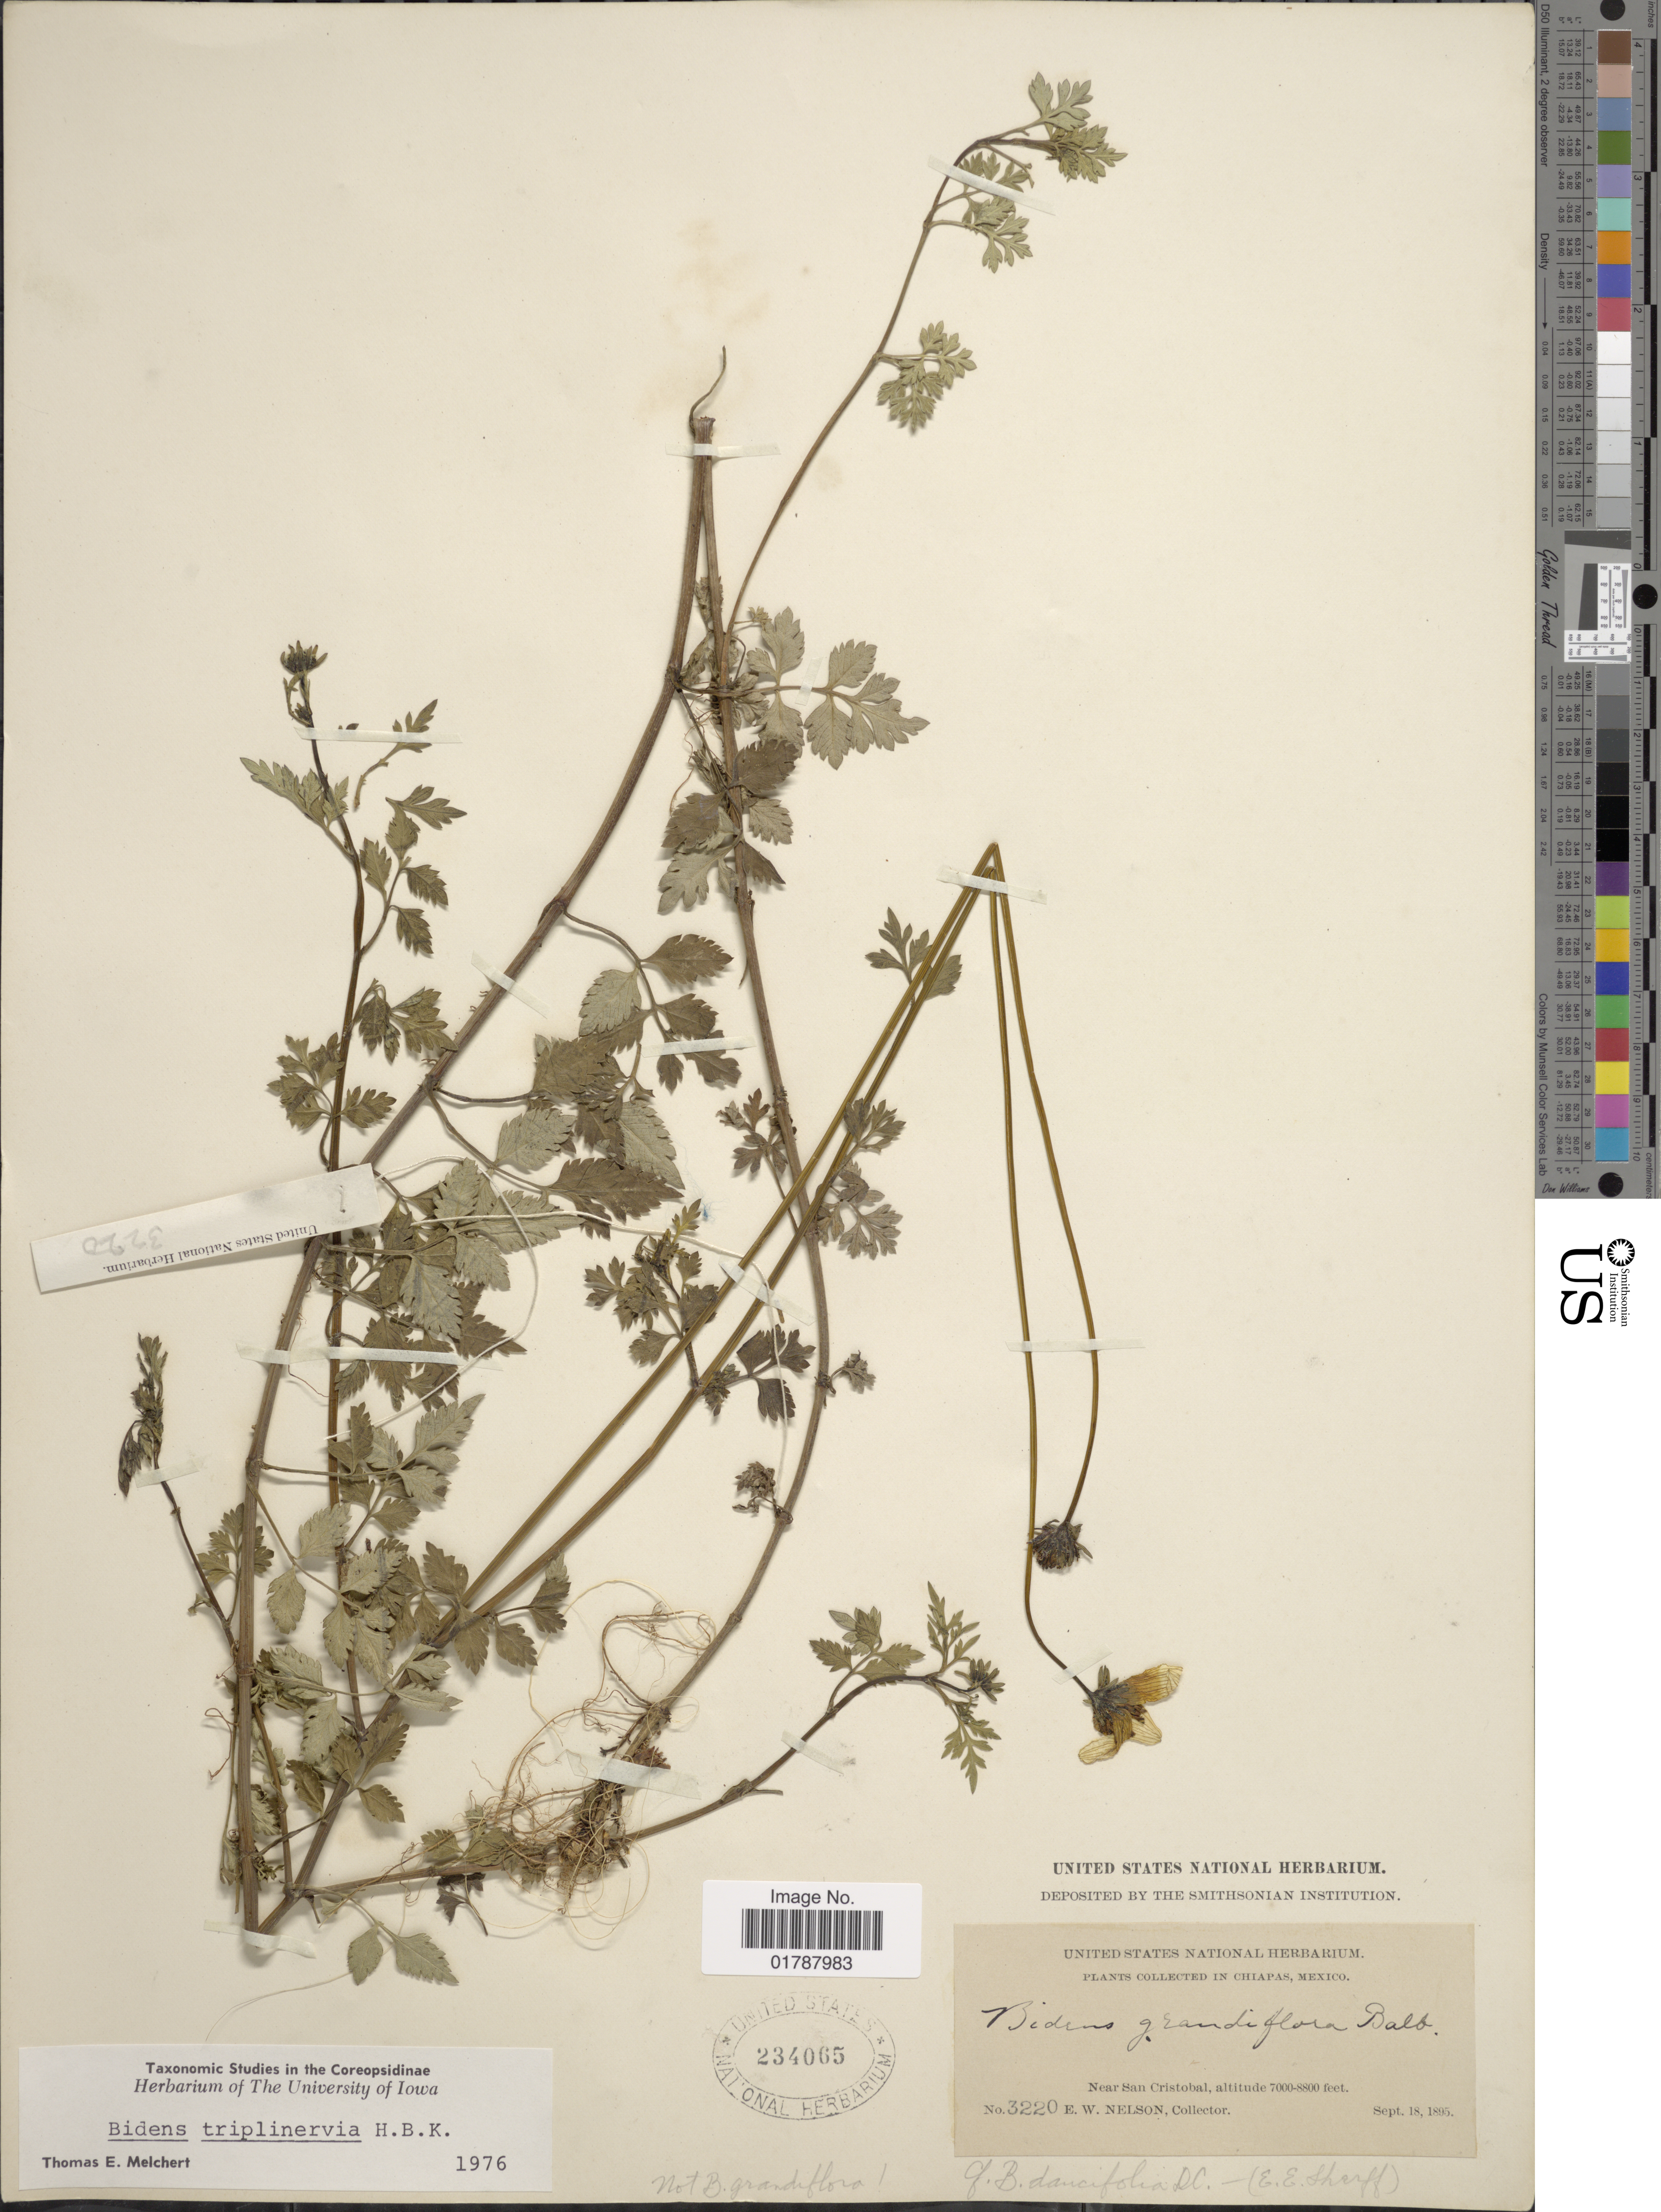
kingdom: Plantae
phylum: Tracheophyta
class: Magnoliopsida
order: Asterales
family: Asteraceae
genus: Bidens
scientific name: Bidens triplinervia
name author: Kunth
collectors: E. W. Nelson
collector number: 3220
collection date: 1895-09-18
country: Mexico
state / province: Chiapas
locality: In Chiapas, Mexico, Near San Cristobal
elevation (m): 2134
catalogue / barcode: US 234065